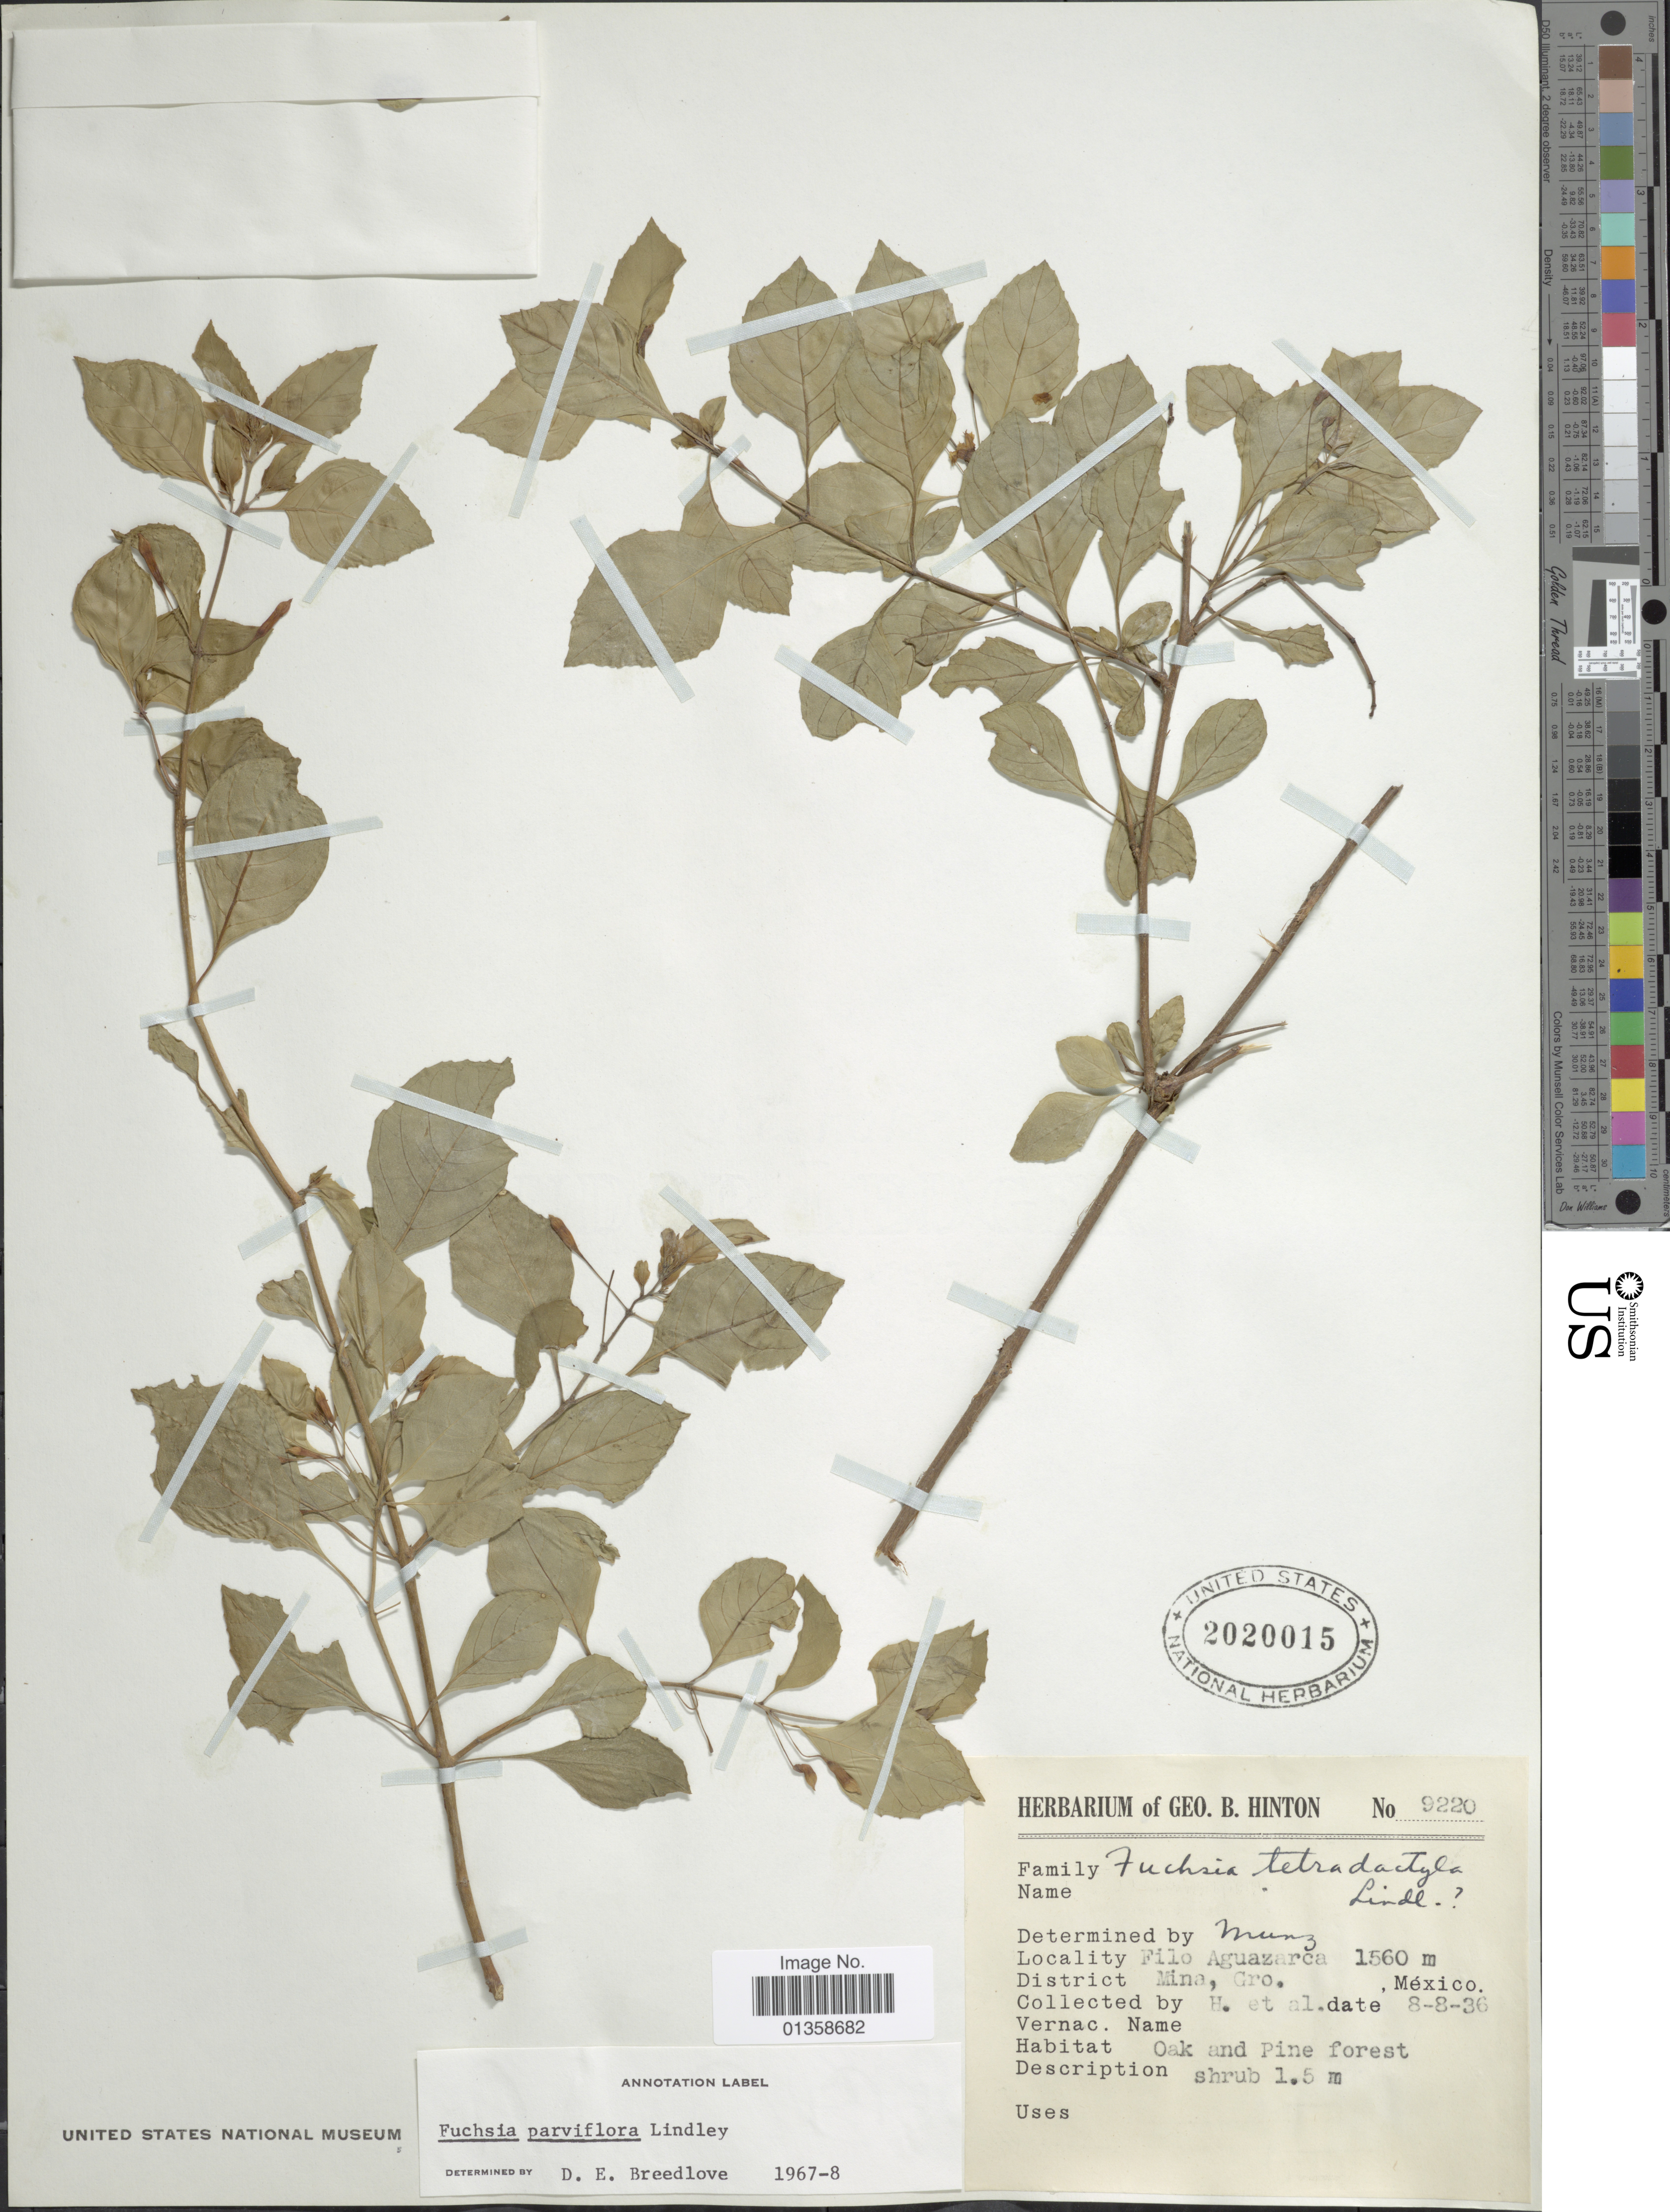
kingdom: Plantae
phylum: Tracheophyta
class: Magnoliopsida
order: Myrtales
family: Onagraceae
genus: Fuchsia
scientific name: Fuchsia cylindracea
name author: Lindl.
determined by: Wagner, W. L., (BOT), Smithsonian Institution - National Museum of Natural History (UNITED STATES)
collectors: G. B. Hinton & et al.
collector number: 9220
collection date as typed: Transcribed d/m/y: 8/8/36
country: Mexico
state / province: Guerrero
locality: Filo Aguazarca, District Mina, Gro.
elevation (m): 1560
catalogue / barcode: US 2020015